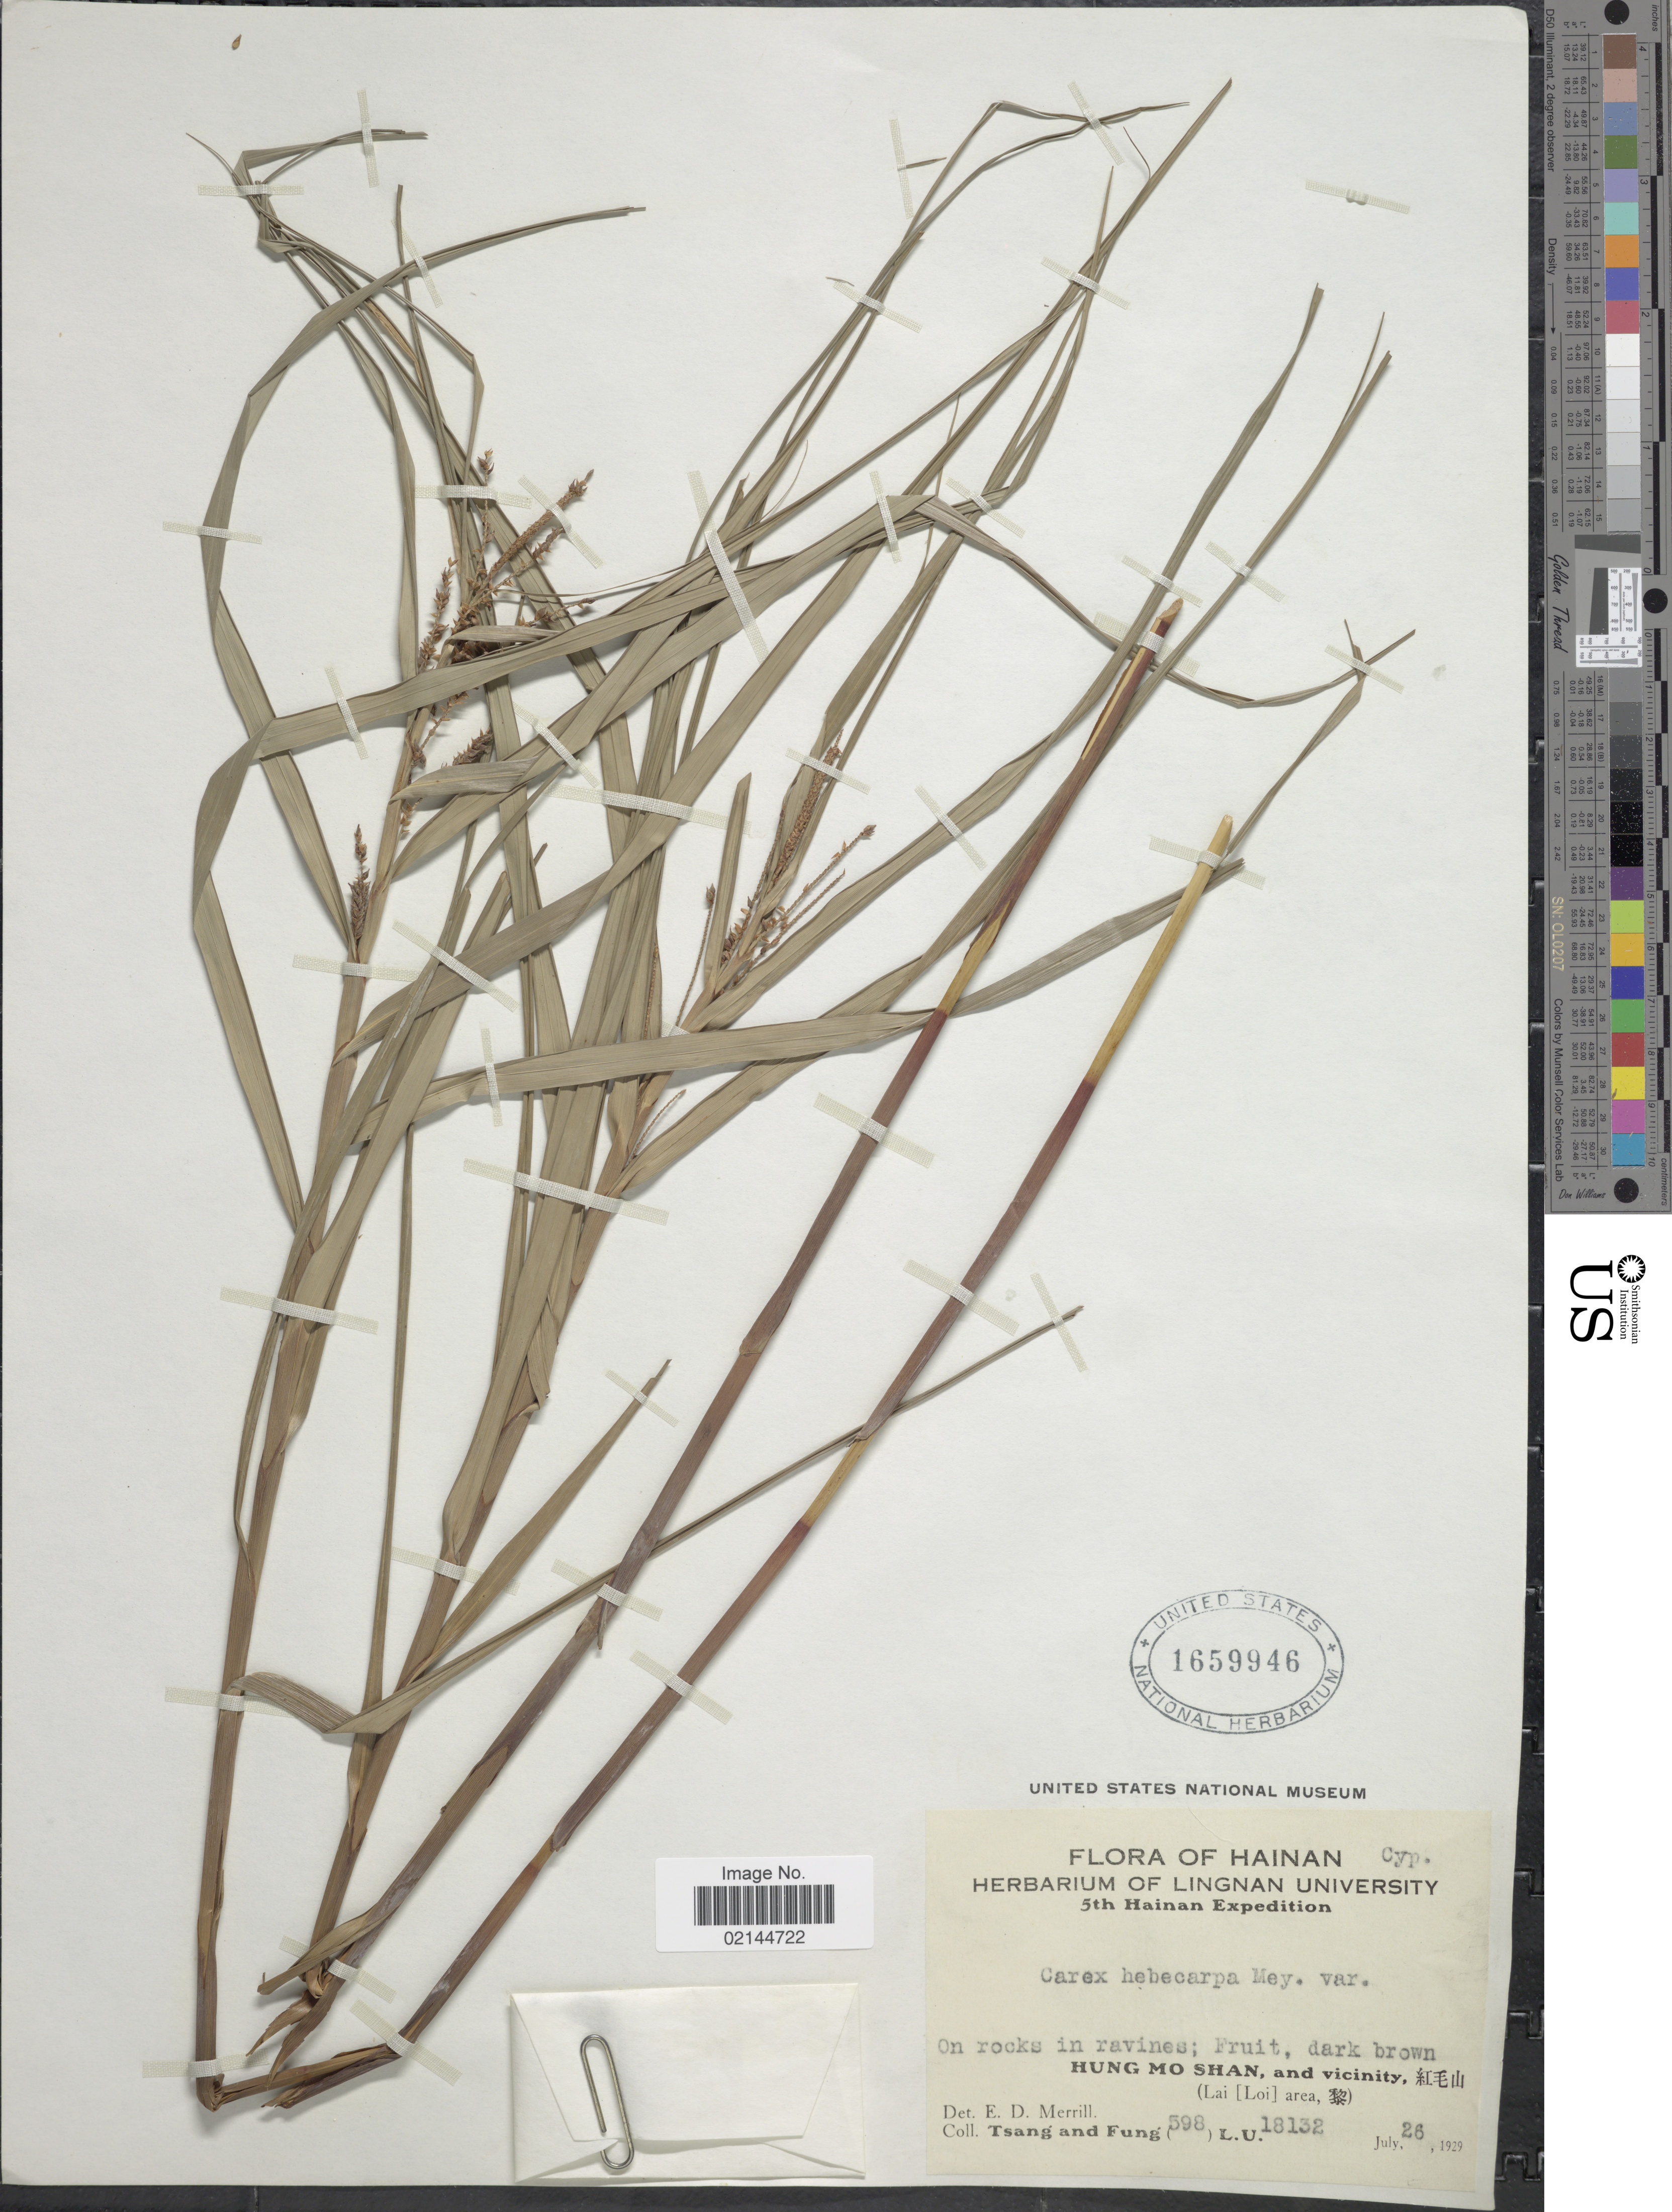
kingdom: Plantae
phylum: Tracheophyta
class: Liliopsida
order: Poales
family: Cyperaceae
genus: Carex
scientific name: Carex hebecarpa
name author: C.A. Mey.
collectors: -- Tsang & Fung, --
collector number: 598/L.U. 18132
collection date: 1929-07-26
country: China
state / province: Hainan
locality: Hung Mo Shan, and vicinity (Lai [Loi] area)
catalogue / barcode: US 1659946